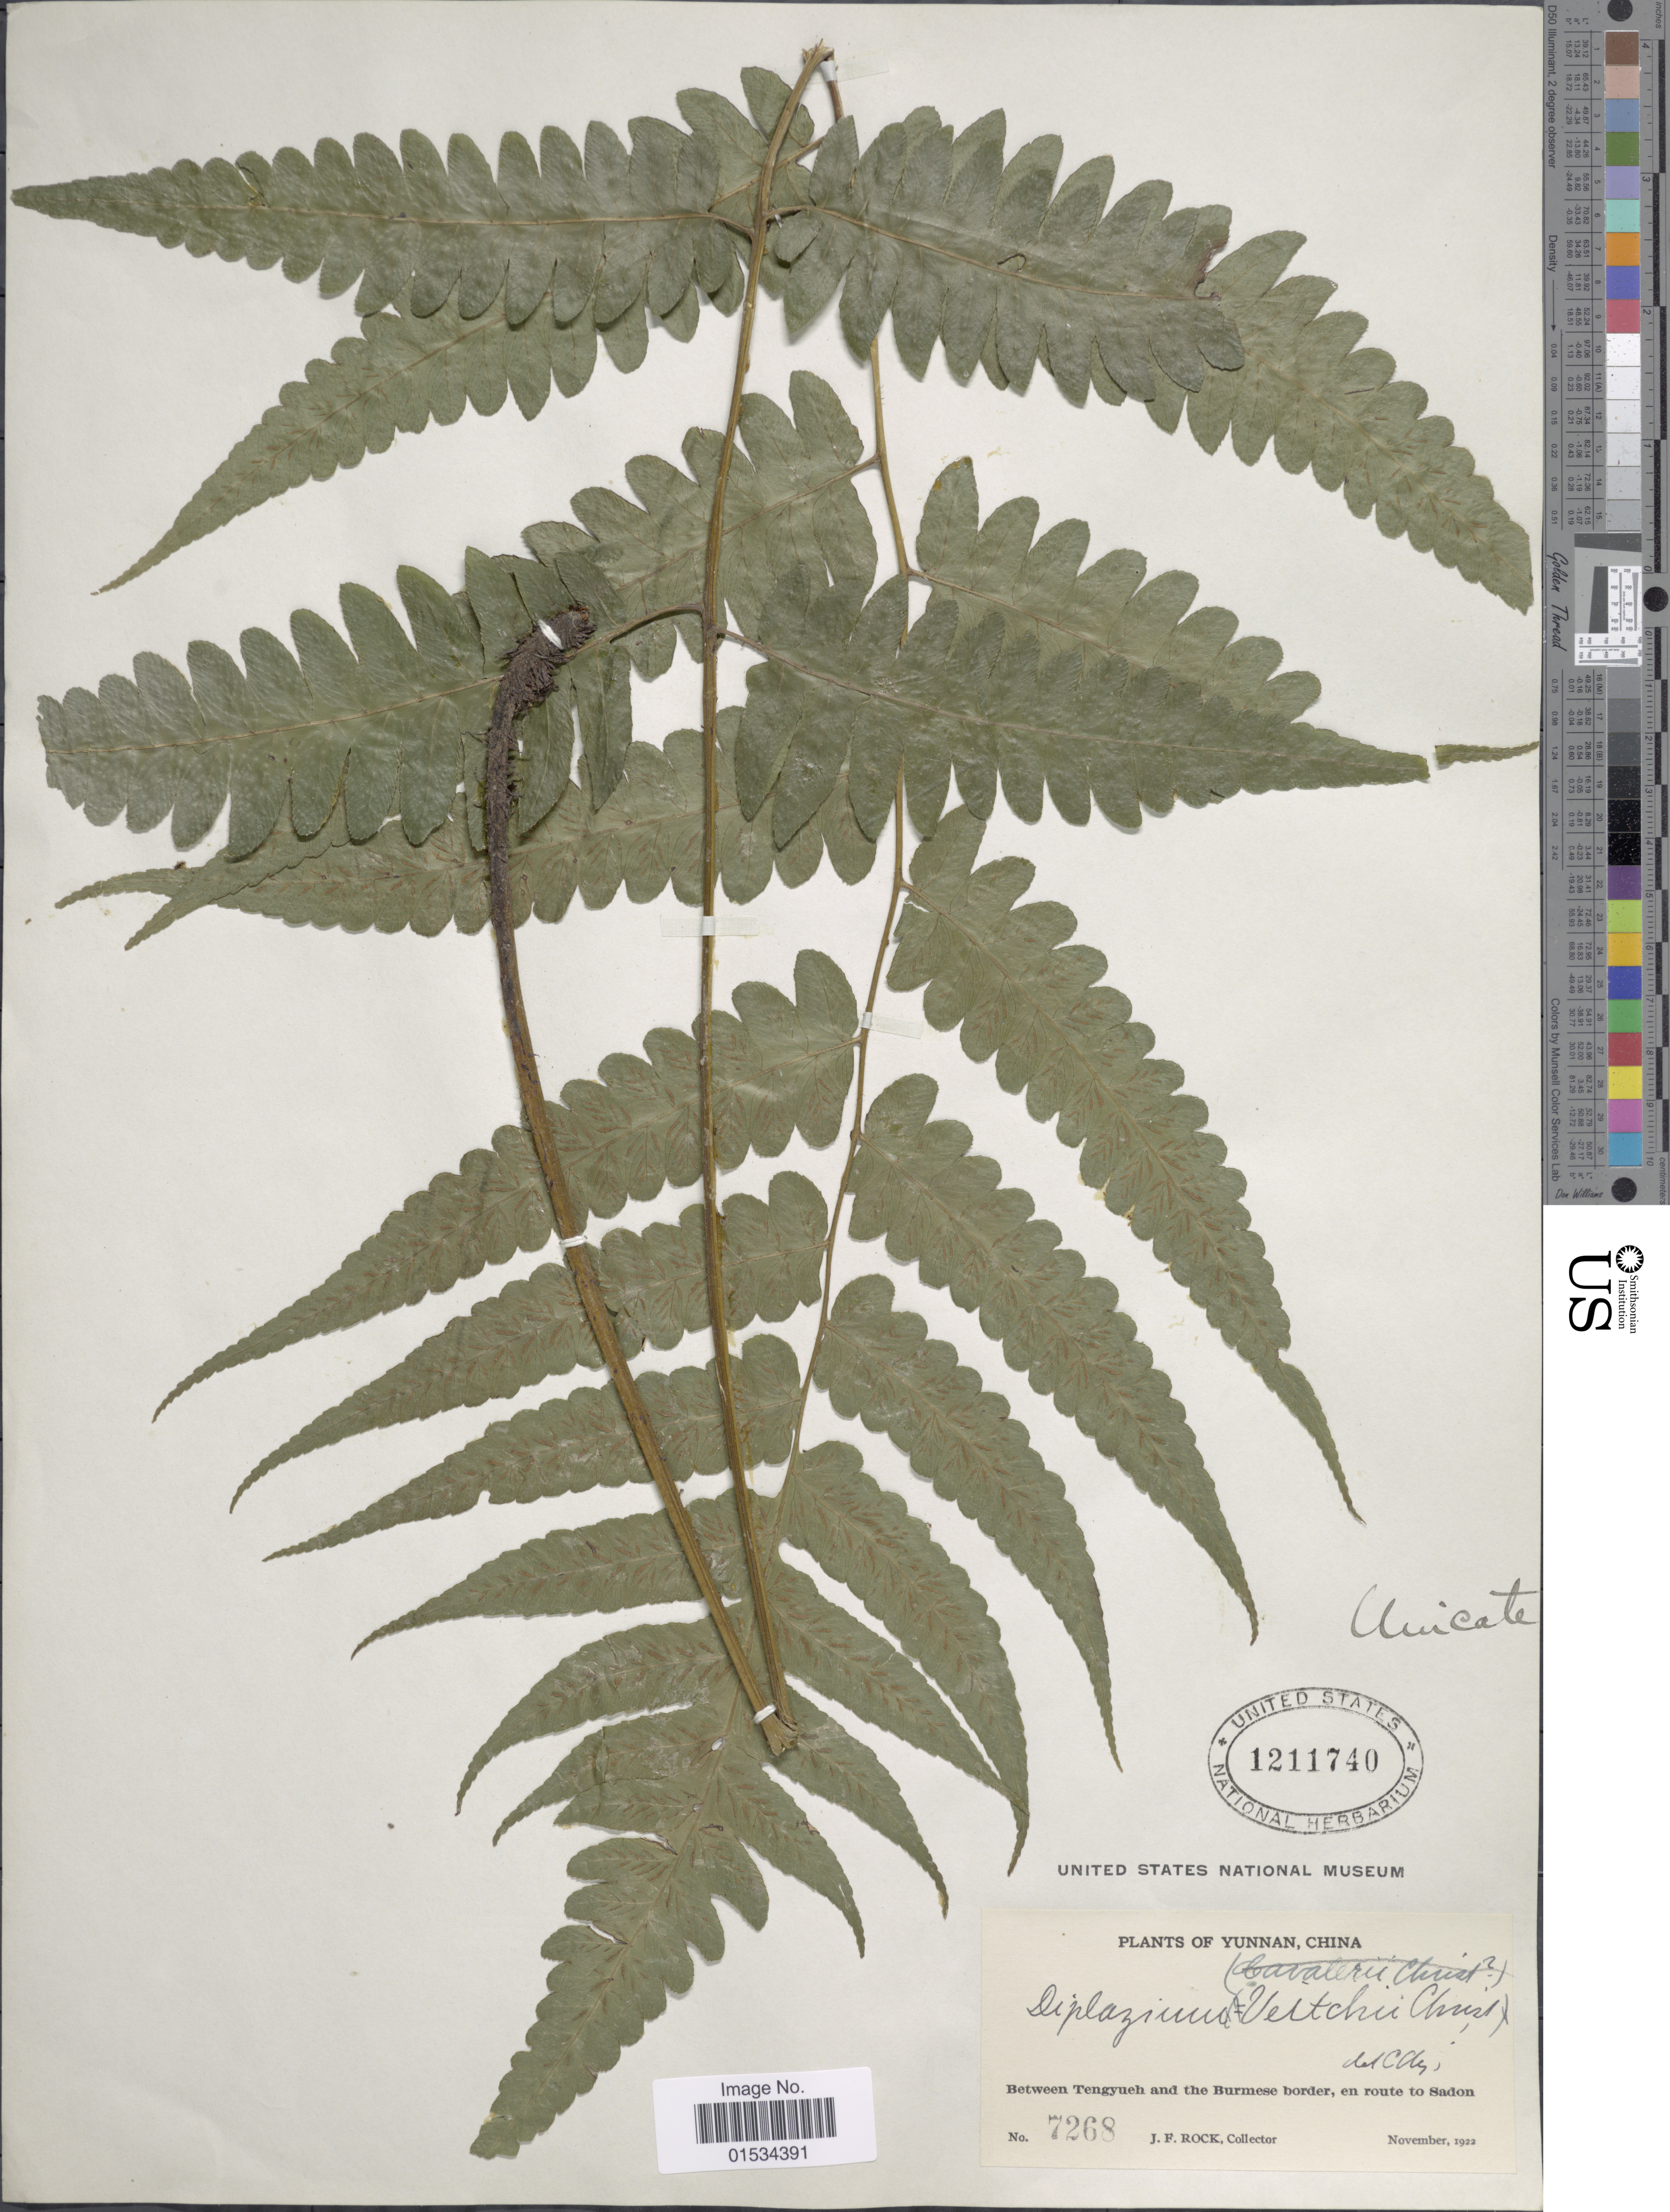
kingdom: Plantae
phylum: Tracheophyta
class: Polypodiopsida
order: Polypodiales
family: Athyriaceae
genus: Diplazium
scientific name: Diplazium veitchii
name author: Christ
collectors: J. Rock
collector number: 7268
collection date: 1922-11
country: China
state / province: Yunnan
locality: Between Tengyueh and the Burmese border, en route to Sadon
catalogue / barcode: US 1211740